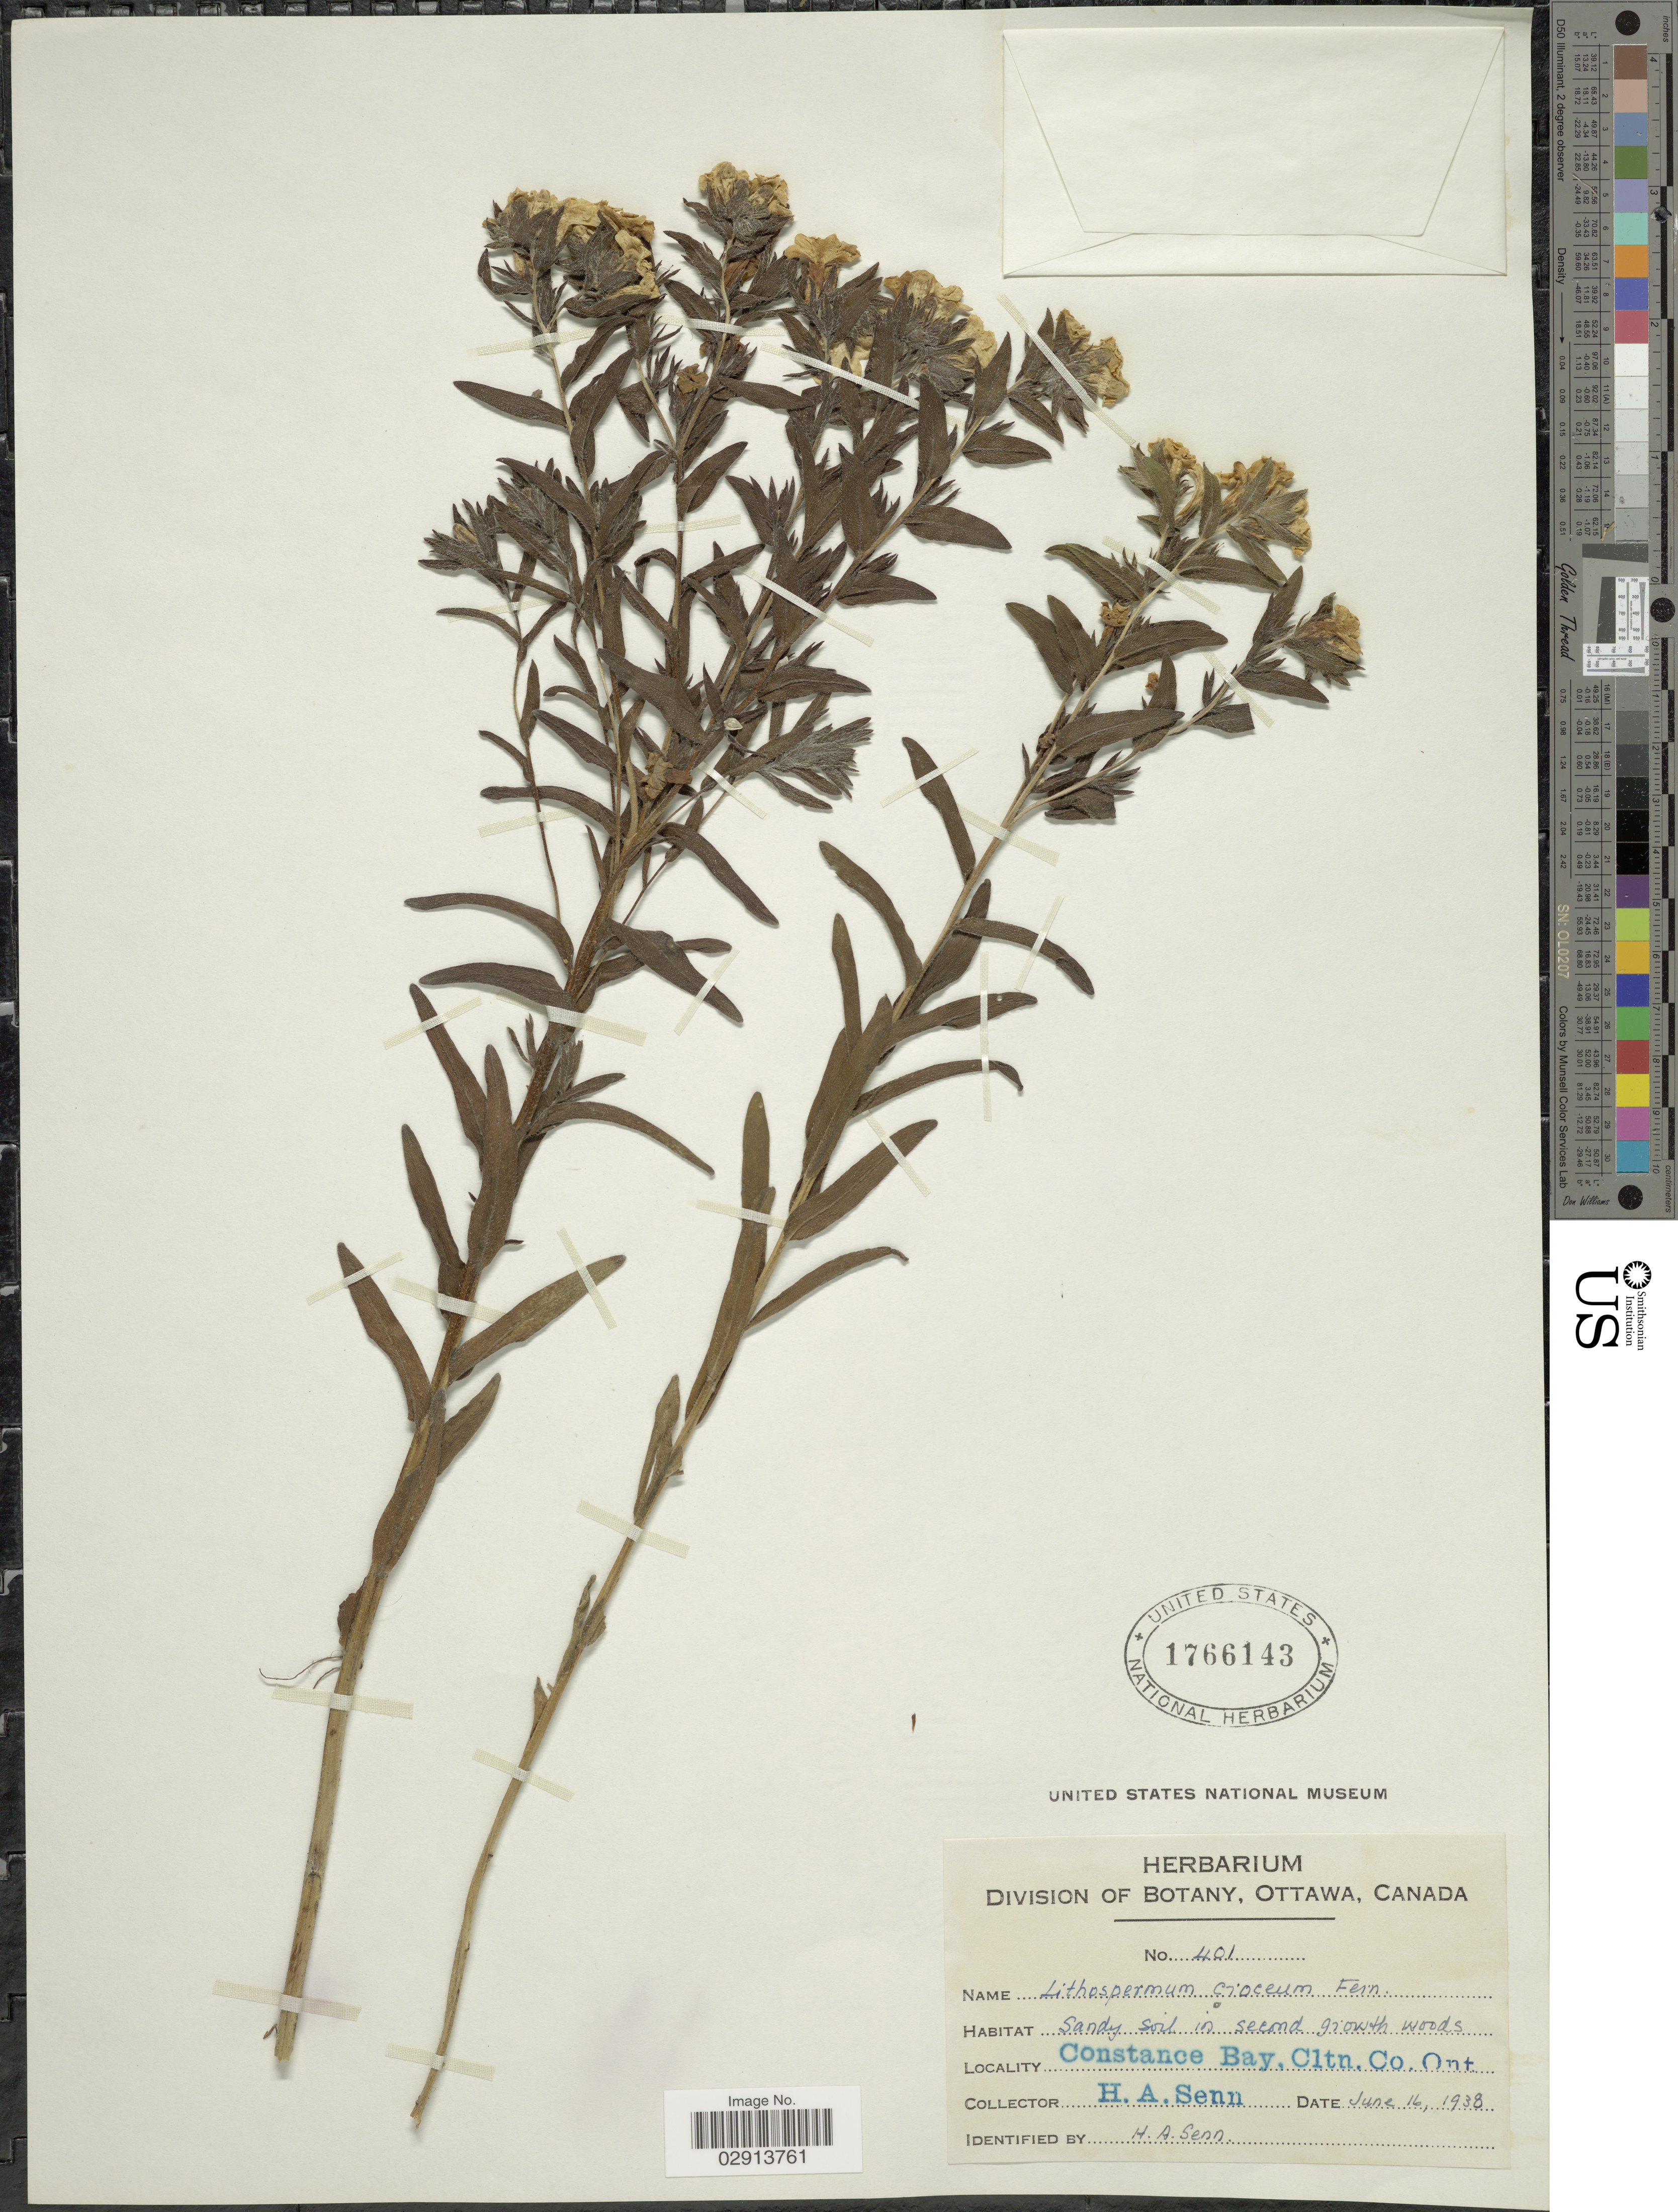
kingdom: Plantae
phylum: Tracheophyta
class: Magnoliopsida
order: Boraginales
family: Boraginaceae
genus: Lithospermum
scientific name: Lithospermum caroliniense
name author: (J.F. Gmel.) MacMill.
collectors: H. Senn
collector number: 401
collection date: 1938-06-16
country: Canada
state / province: Ontario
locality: Constance Bay, Cltn. Co. Ont.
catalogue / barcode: US 1766143